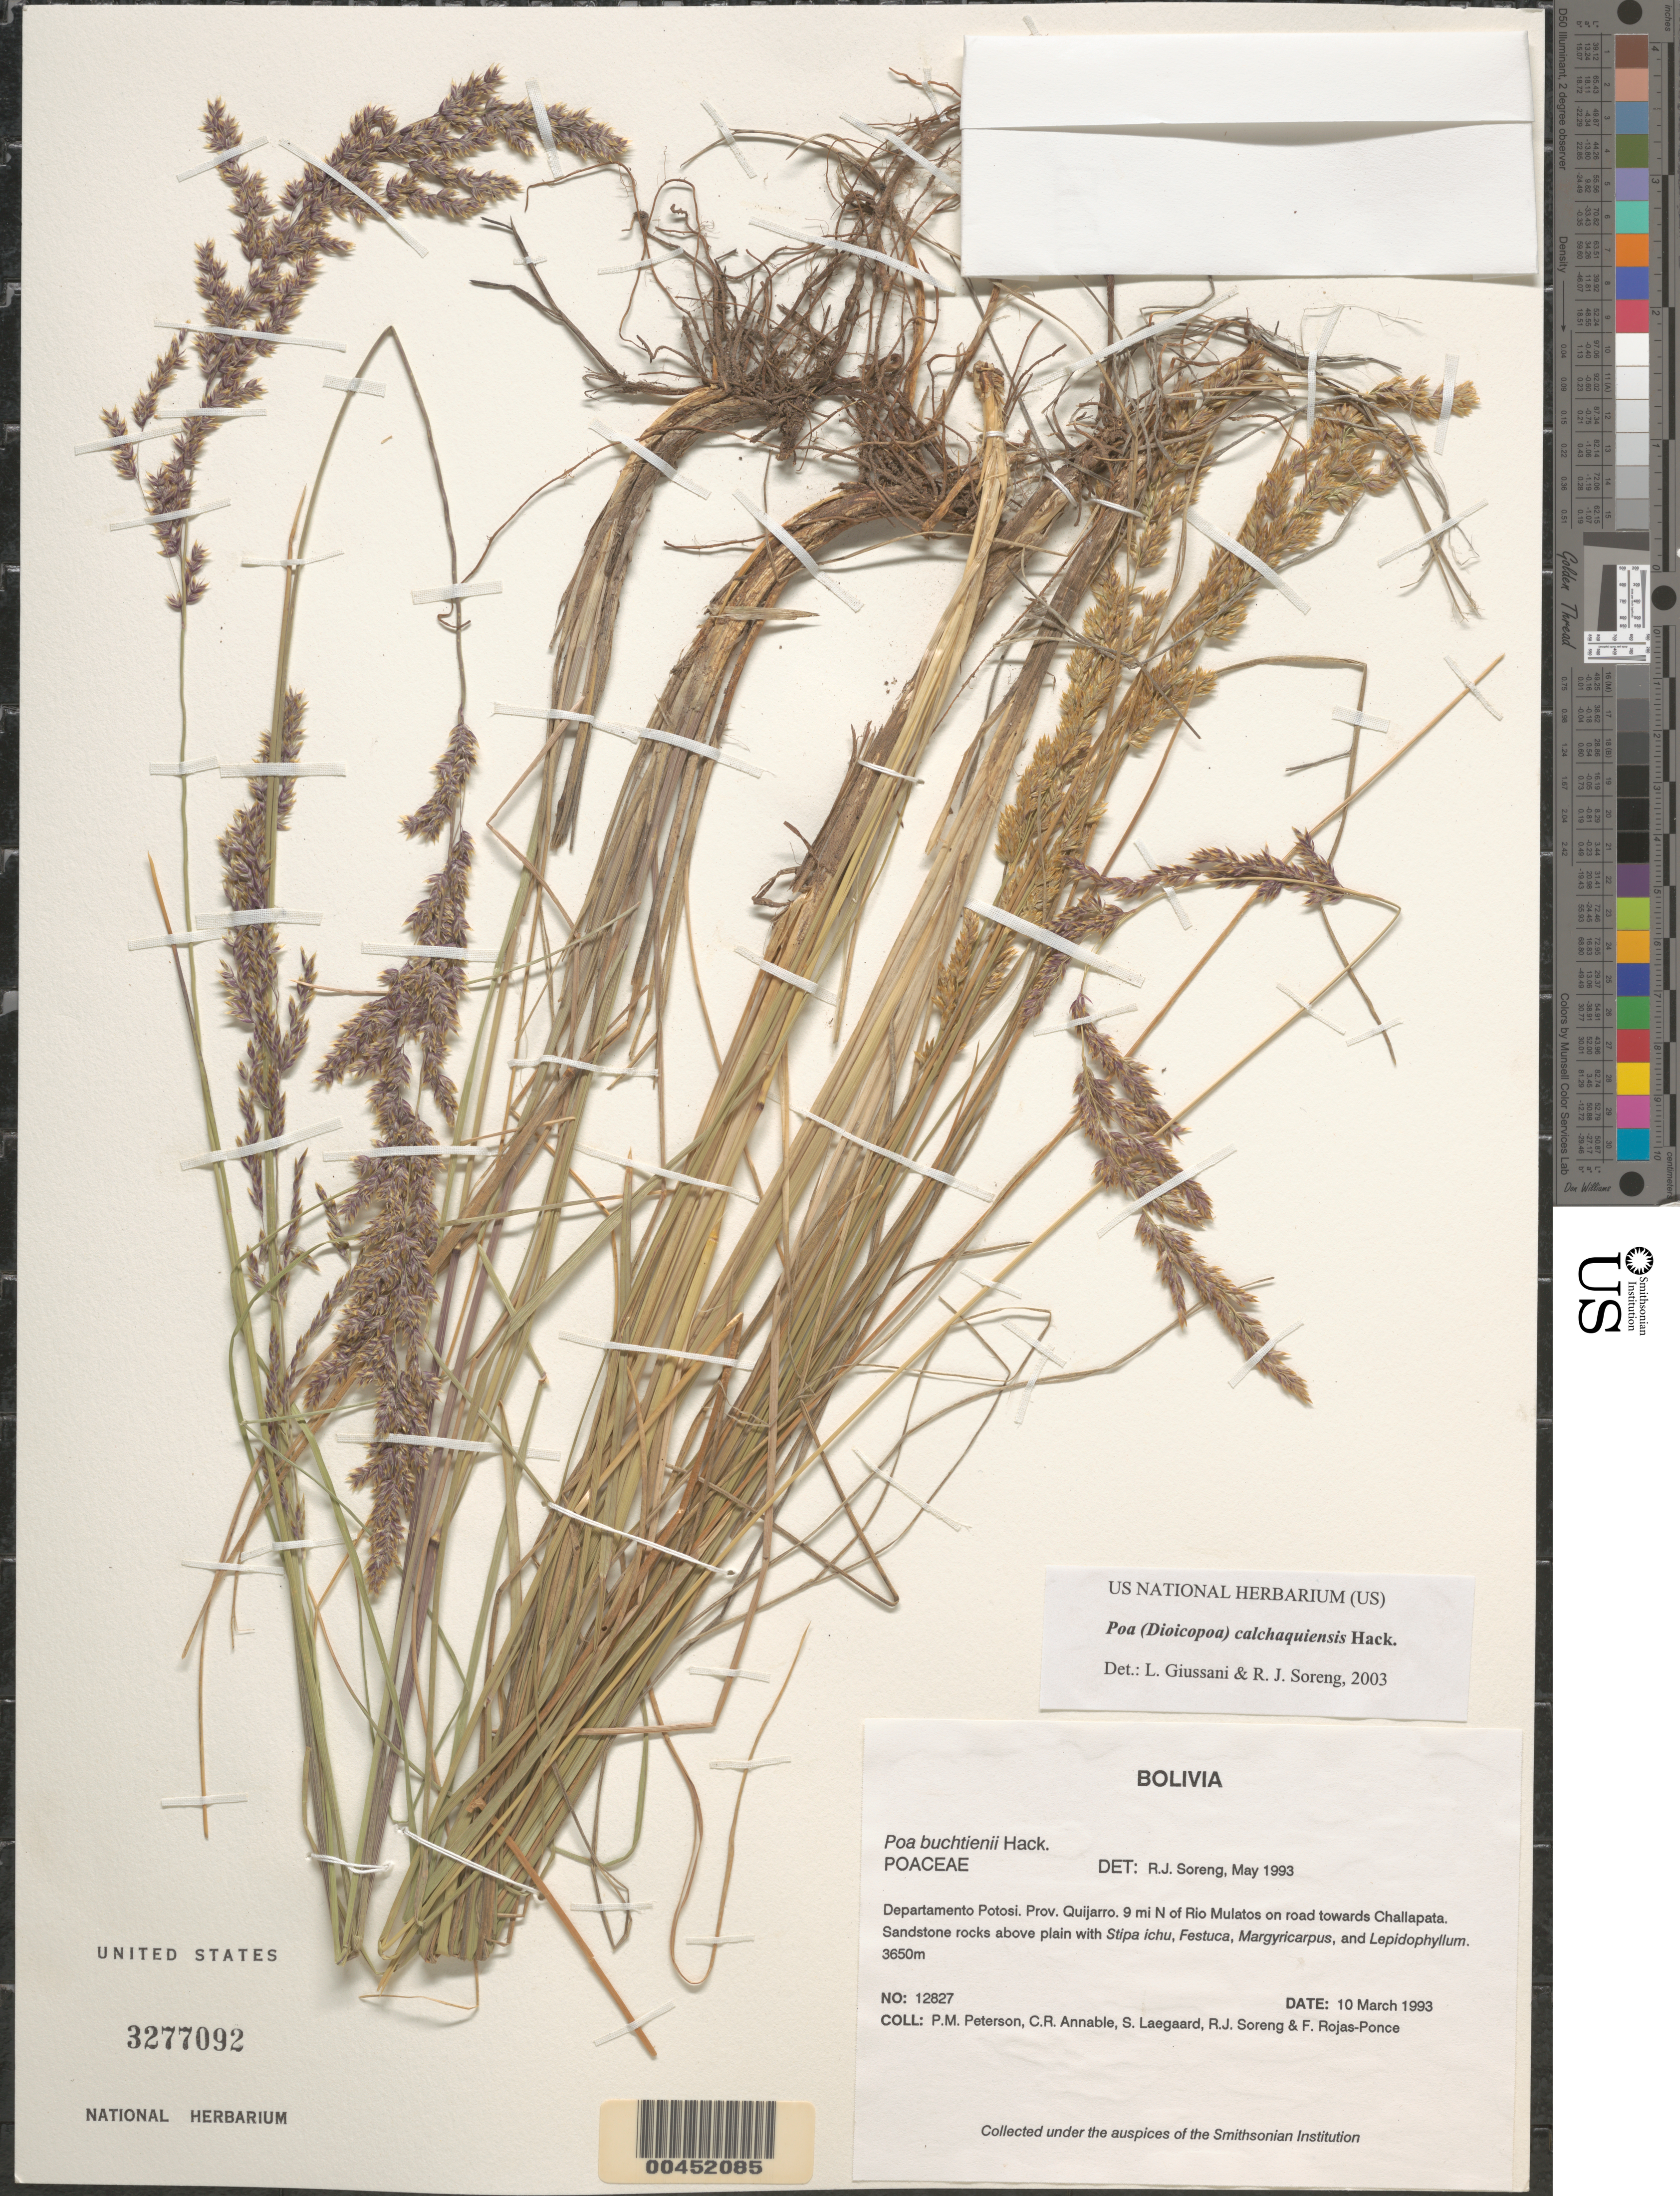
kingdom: Plantae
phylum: Tracheophyta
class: Liliopsida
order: Poales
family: Poaceae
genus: Poa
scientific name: Poa buchtienii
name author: Hack.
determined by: Soreng, Robert J., Research Associate (BOT), Smithsonian Institution - National Museum of Natural History (UNITED STATES)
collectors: P. M. Peterson, C. R. Annable, S. Lægaard, R. J. Soreng & F. Rojas-Ponce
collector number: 12827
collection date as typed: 10 Mar 1993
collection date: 1993-03-10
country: Bolivia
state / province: Potosí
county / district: Quijarro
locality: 9 mi N of Rio Mulatos on road towards Challapata.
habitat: Sandstone rocks above plain with Stipa ichu, Festuca, Margyricarpus, and Lepidophyllum.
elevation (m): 3650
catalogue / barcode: US 3277092